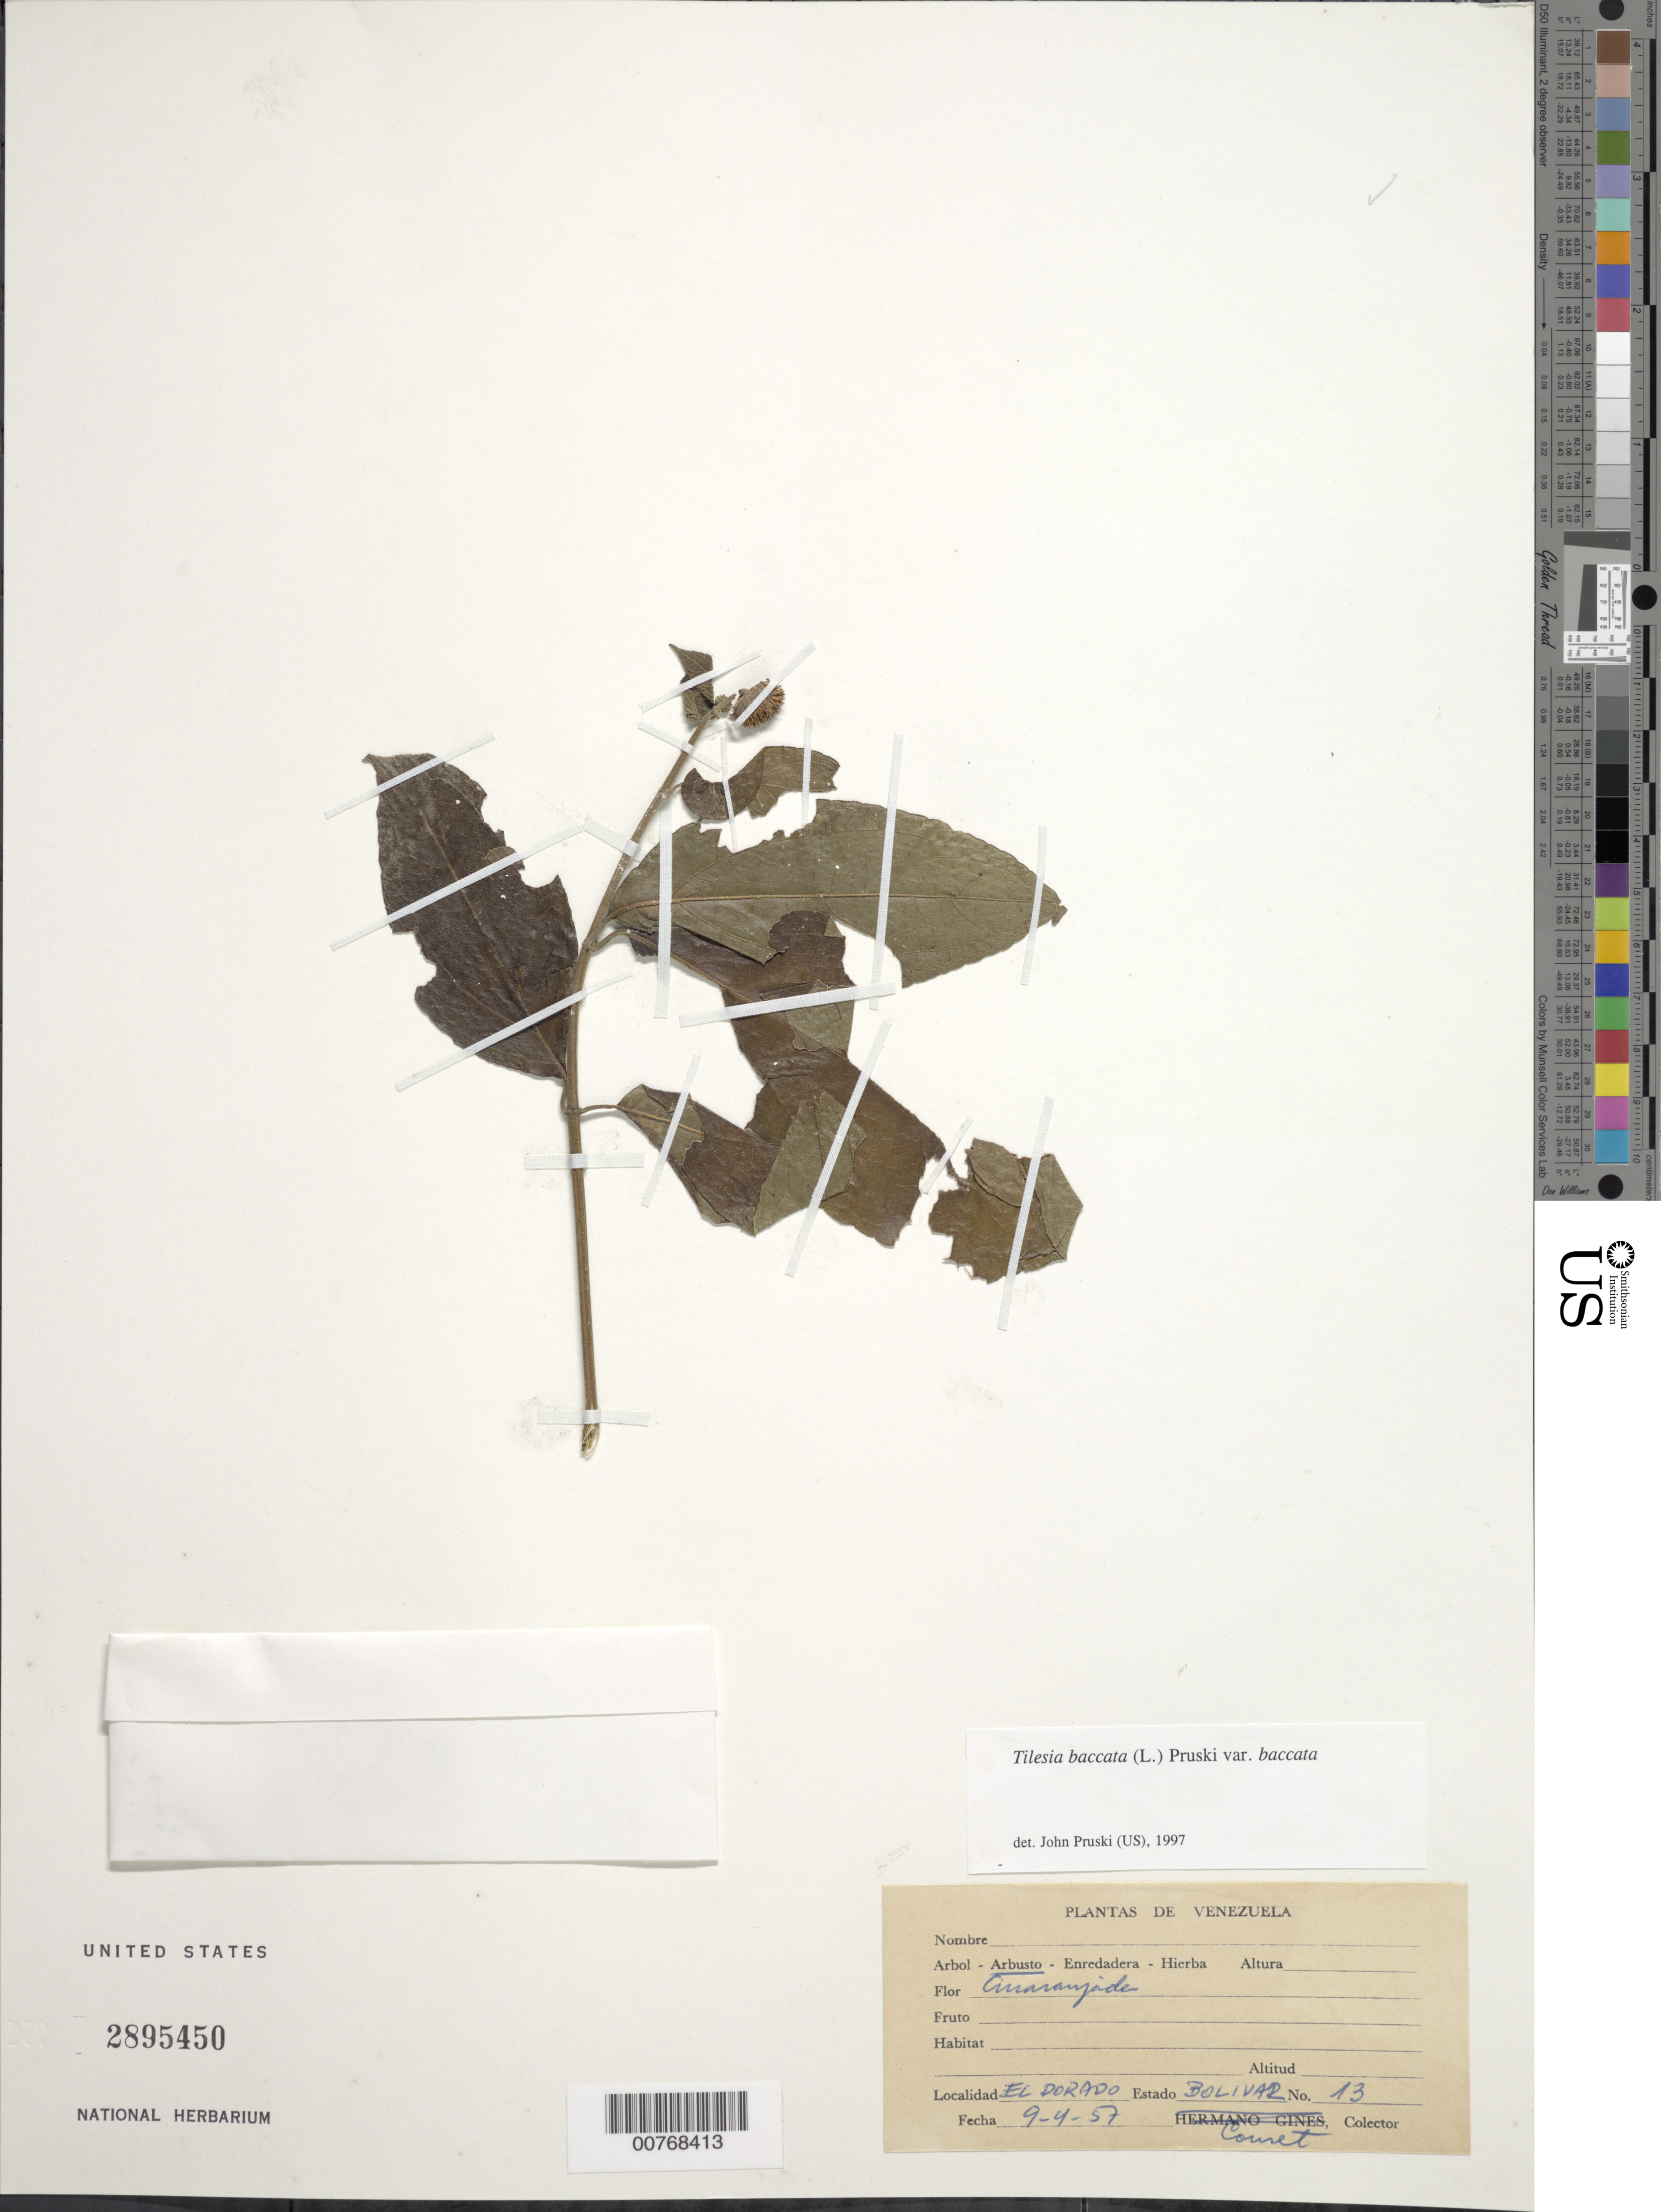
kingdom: Plantae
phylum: Tracheophyta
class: Magnoliopsida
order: Asterales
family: Asteraceae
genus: Wulffia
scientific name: Wulffia baccata var. baccata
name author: (L.) Kuntze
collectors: -. Couret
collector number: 13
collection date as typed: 9-Apr-57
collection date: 1957-04-09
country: Venezuela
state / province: Bolívar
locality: El Dorado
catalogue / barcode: US 2895450